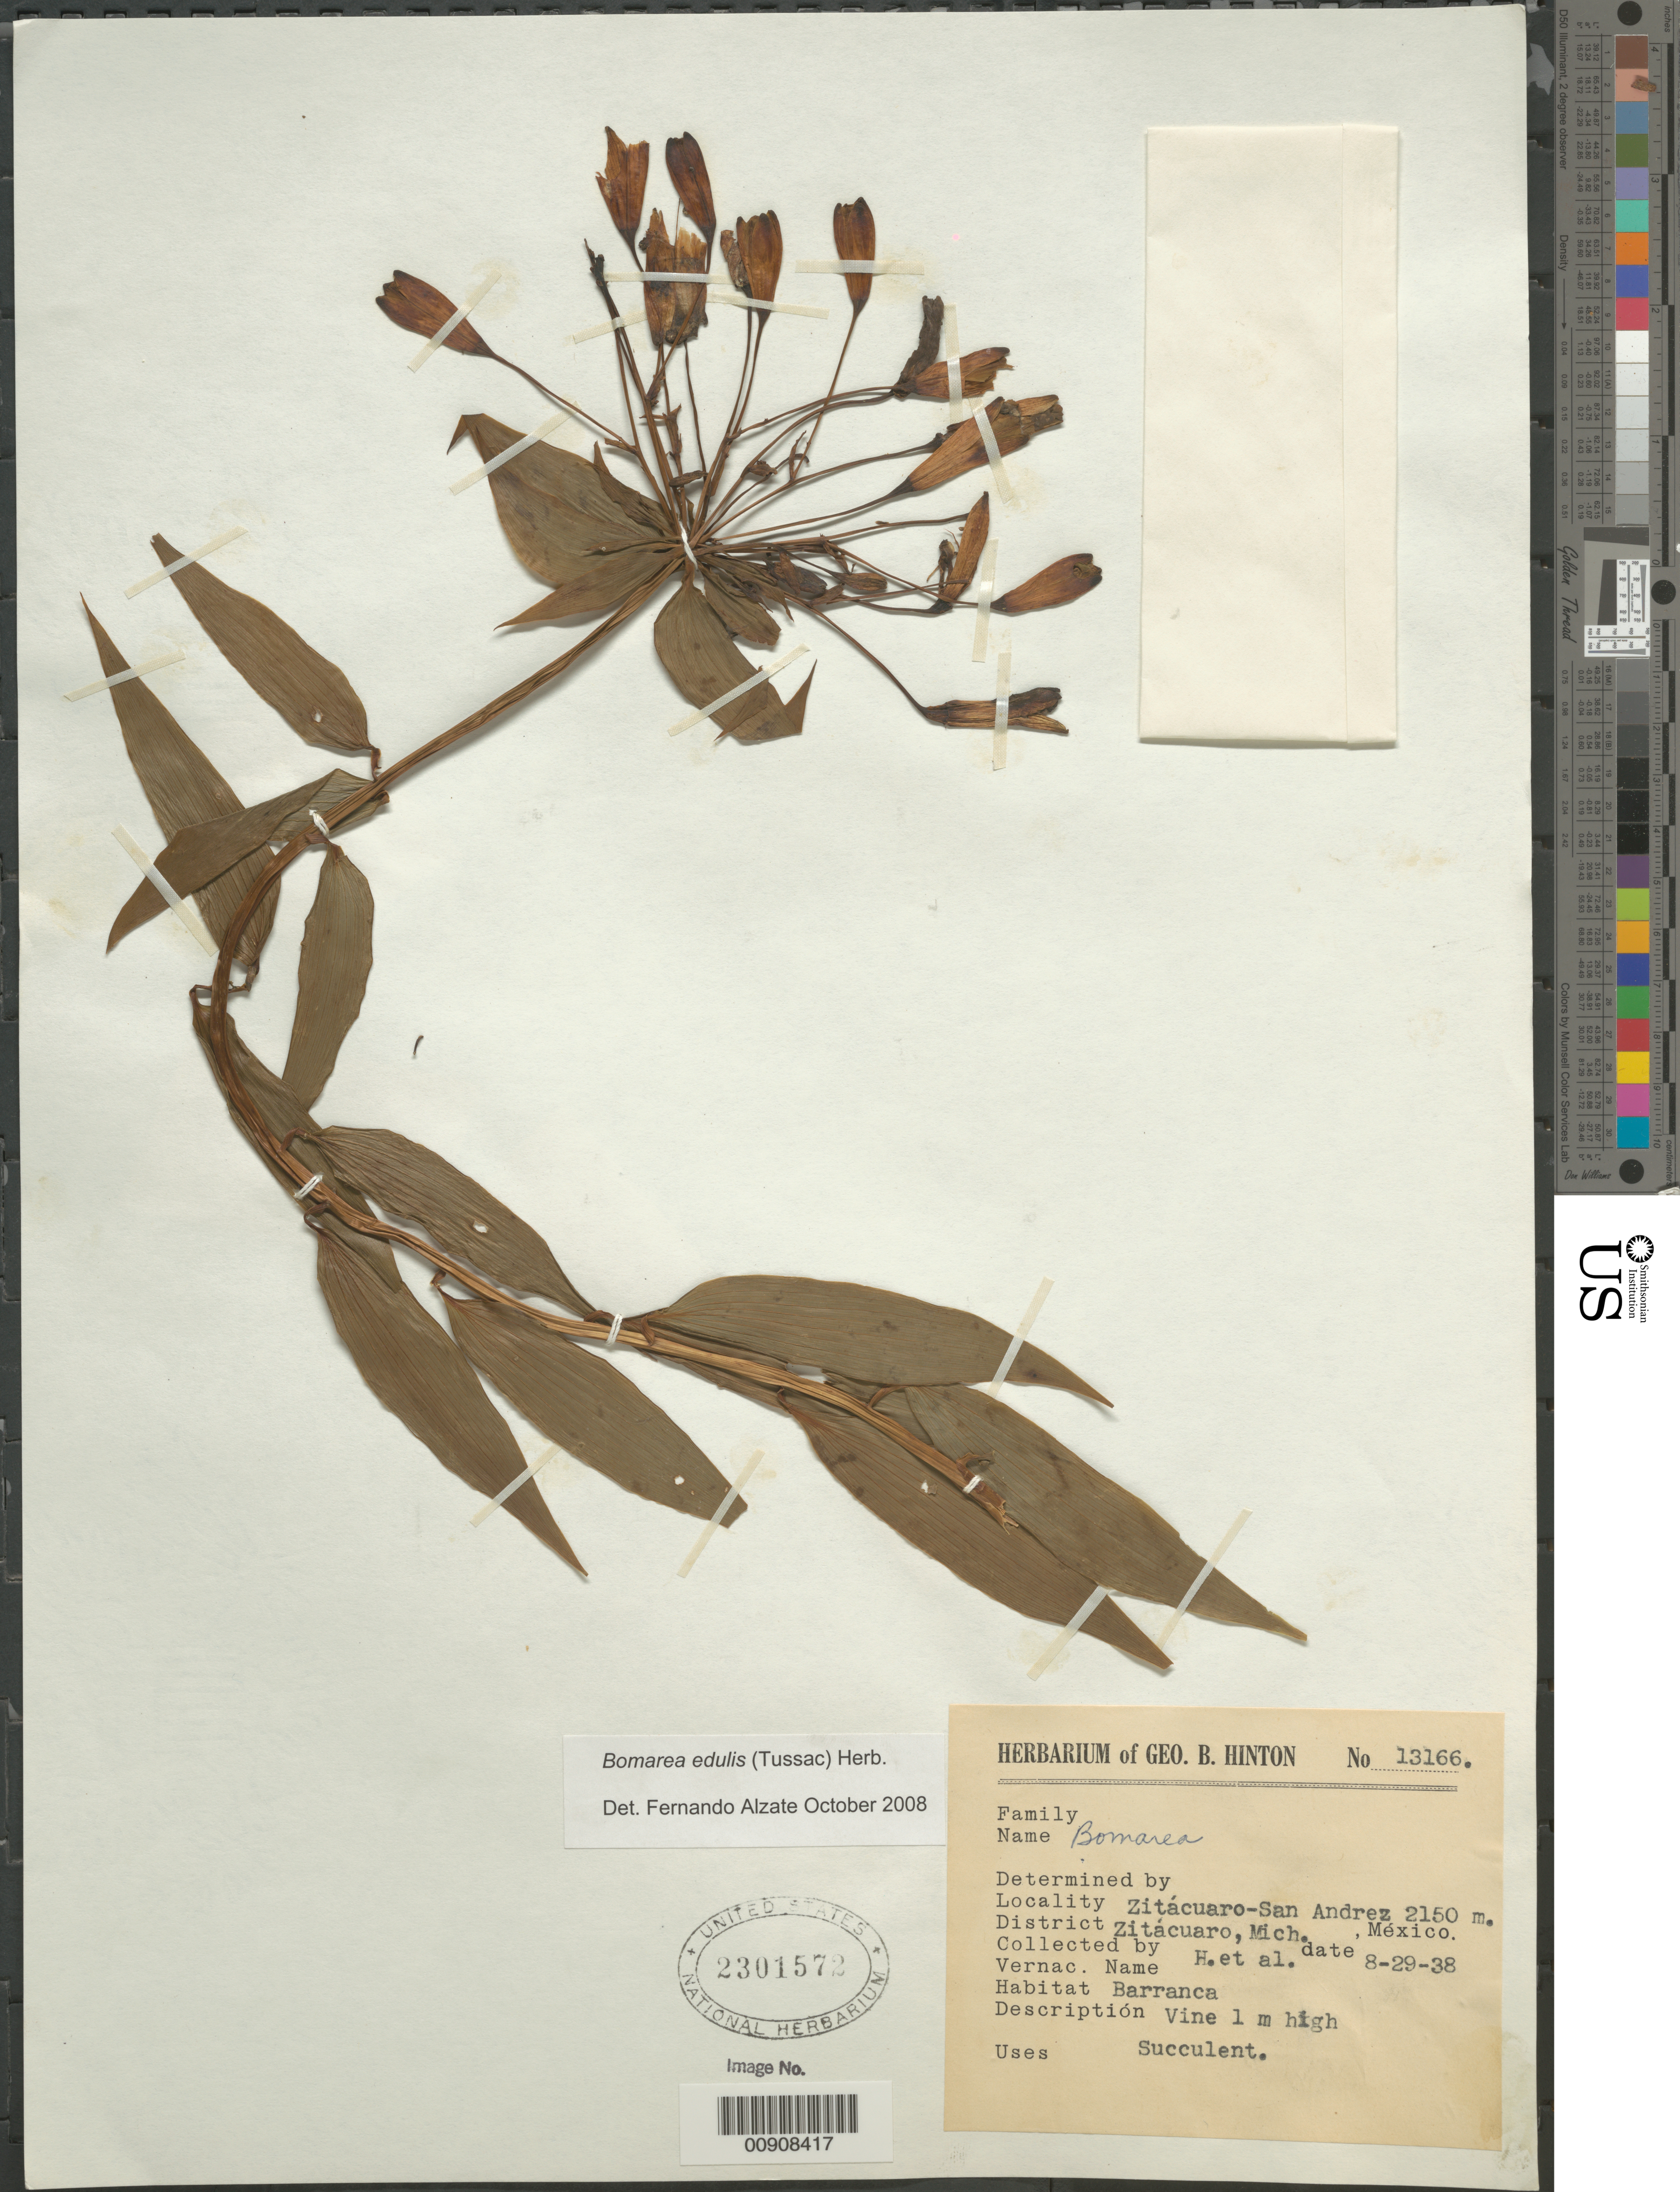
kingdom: Plantae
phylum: Tracheophyta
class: Liliopsida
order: Liliales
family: Alstroemeriaceae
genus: Bomarea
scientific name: Bomarea sp.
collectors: G. B. Hinton & et al.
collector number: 13166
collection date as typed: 29 Aug 1938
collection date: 1938-08-29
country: Mexico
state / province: Michoacán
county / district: Zitácuaro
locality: Zitácuaro - San Andrés, District Zitácuaro, Michoacán.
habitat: Barranca.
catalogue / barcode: US 2301572